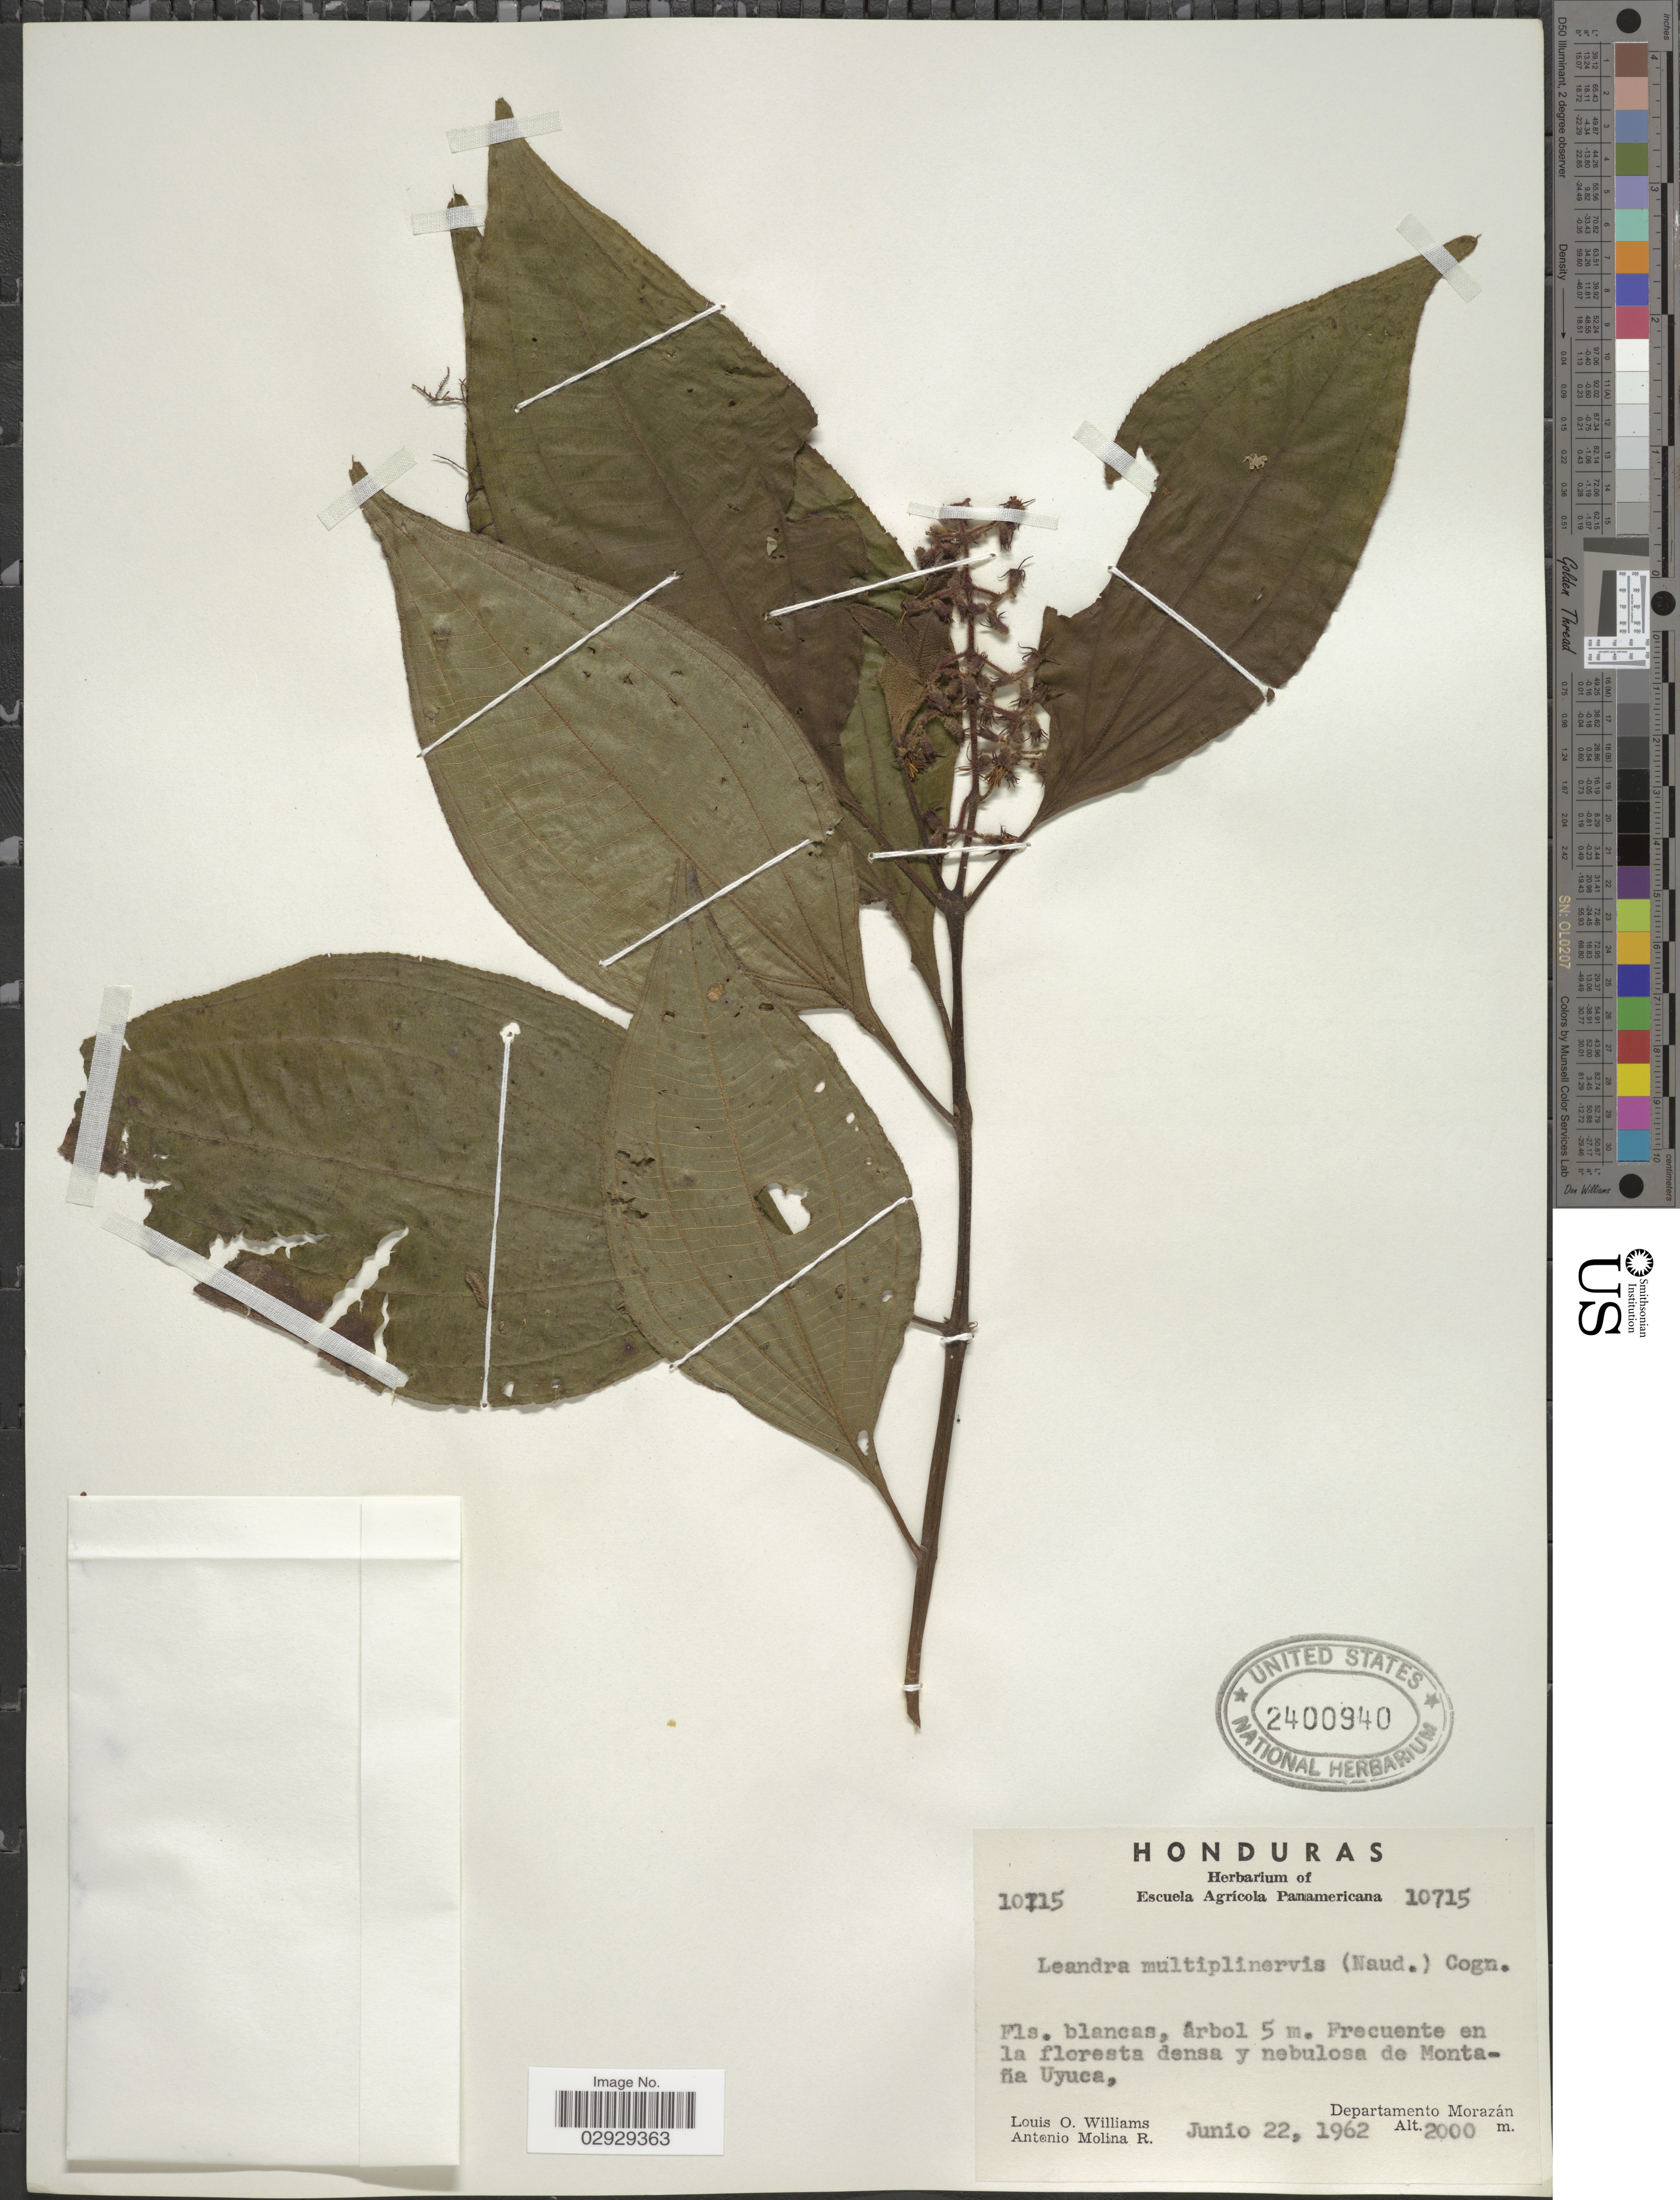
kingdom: Plantae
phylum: Tracheophyta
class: Magnoliopsida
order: Myrtales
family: Melastomataceae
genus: Leandra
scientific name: Leandra multiplinervis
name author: (Naudin) Cogn.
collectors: L. O. Williams & A. Molina R.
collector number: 10115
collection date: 1962-06-22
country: Honduras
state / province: Fco. Morazán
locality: Frecuente en la floresta densa y nubulosa de Montaña Uyuca, Departamento Morazán.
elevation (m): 2000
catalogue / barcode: US 2400940